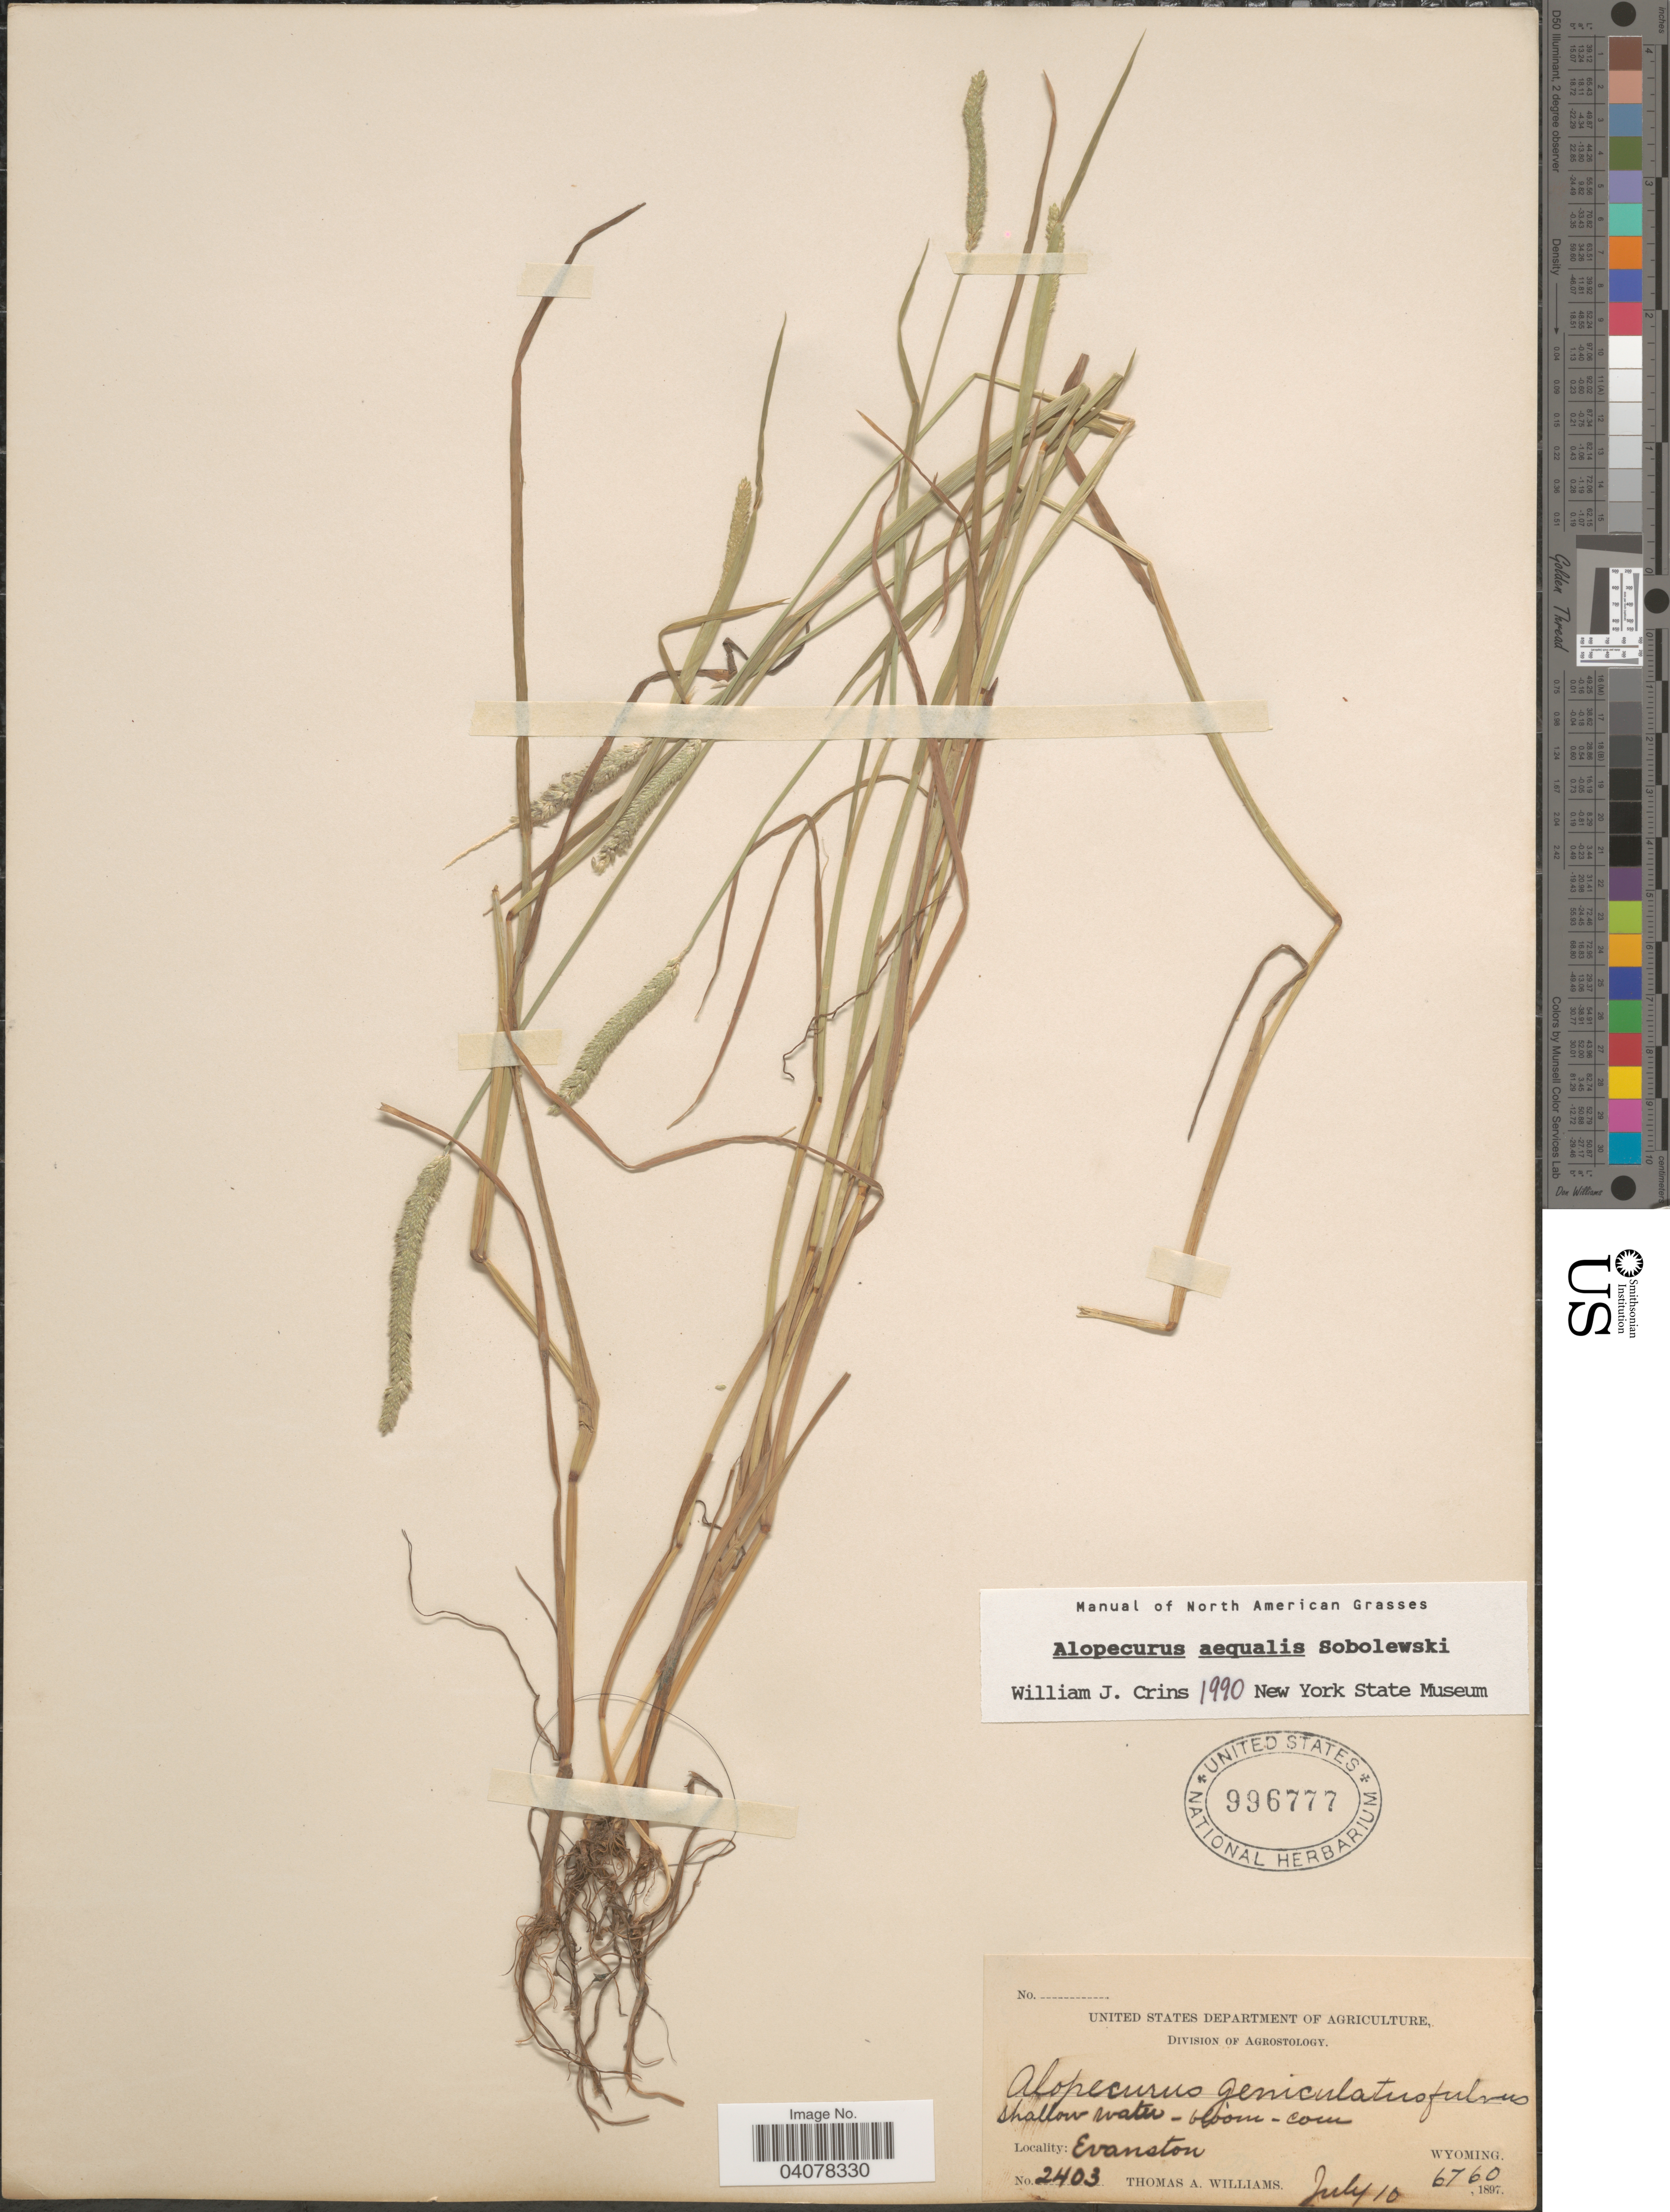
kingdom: Plantae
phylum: Tracheophyta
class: Liliopsida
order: Poales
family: Poaceae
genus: Alopecurus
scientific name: Alopecurus aequalis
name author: Sobol.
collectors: T. A. Williams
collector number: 2403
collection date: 1897-07-10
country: United States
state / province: Wyoming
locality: Evanston.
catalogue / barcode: US 996777